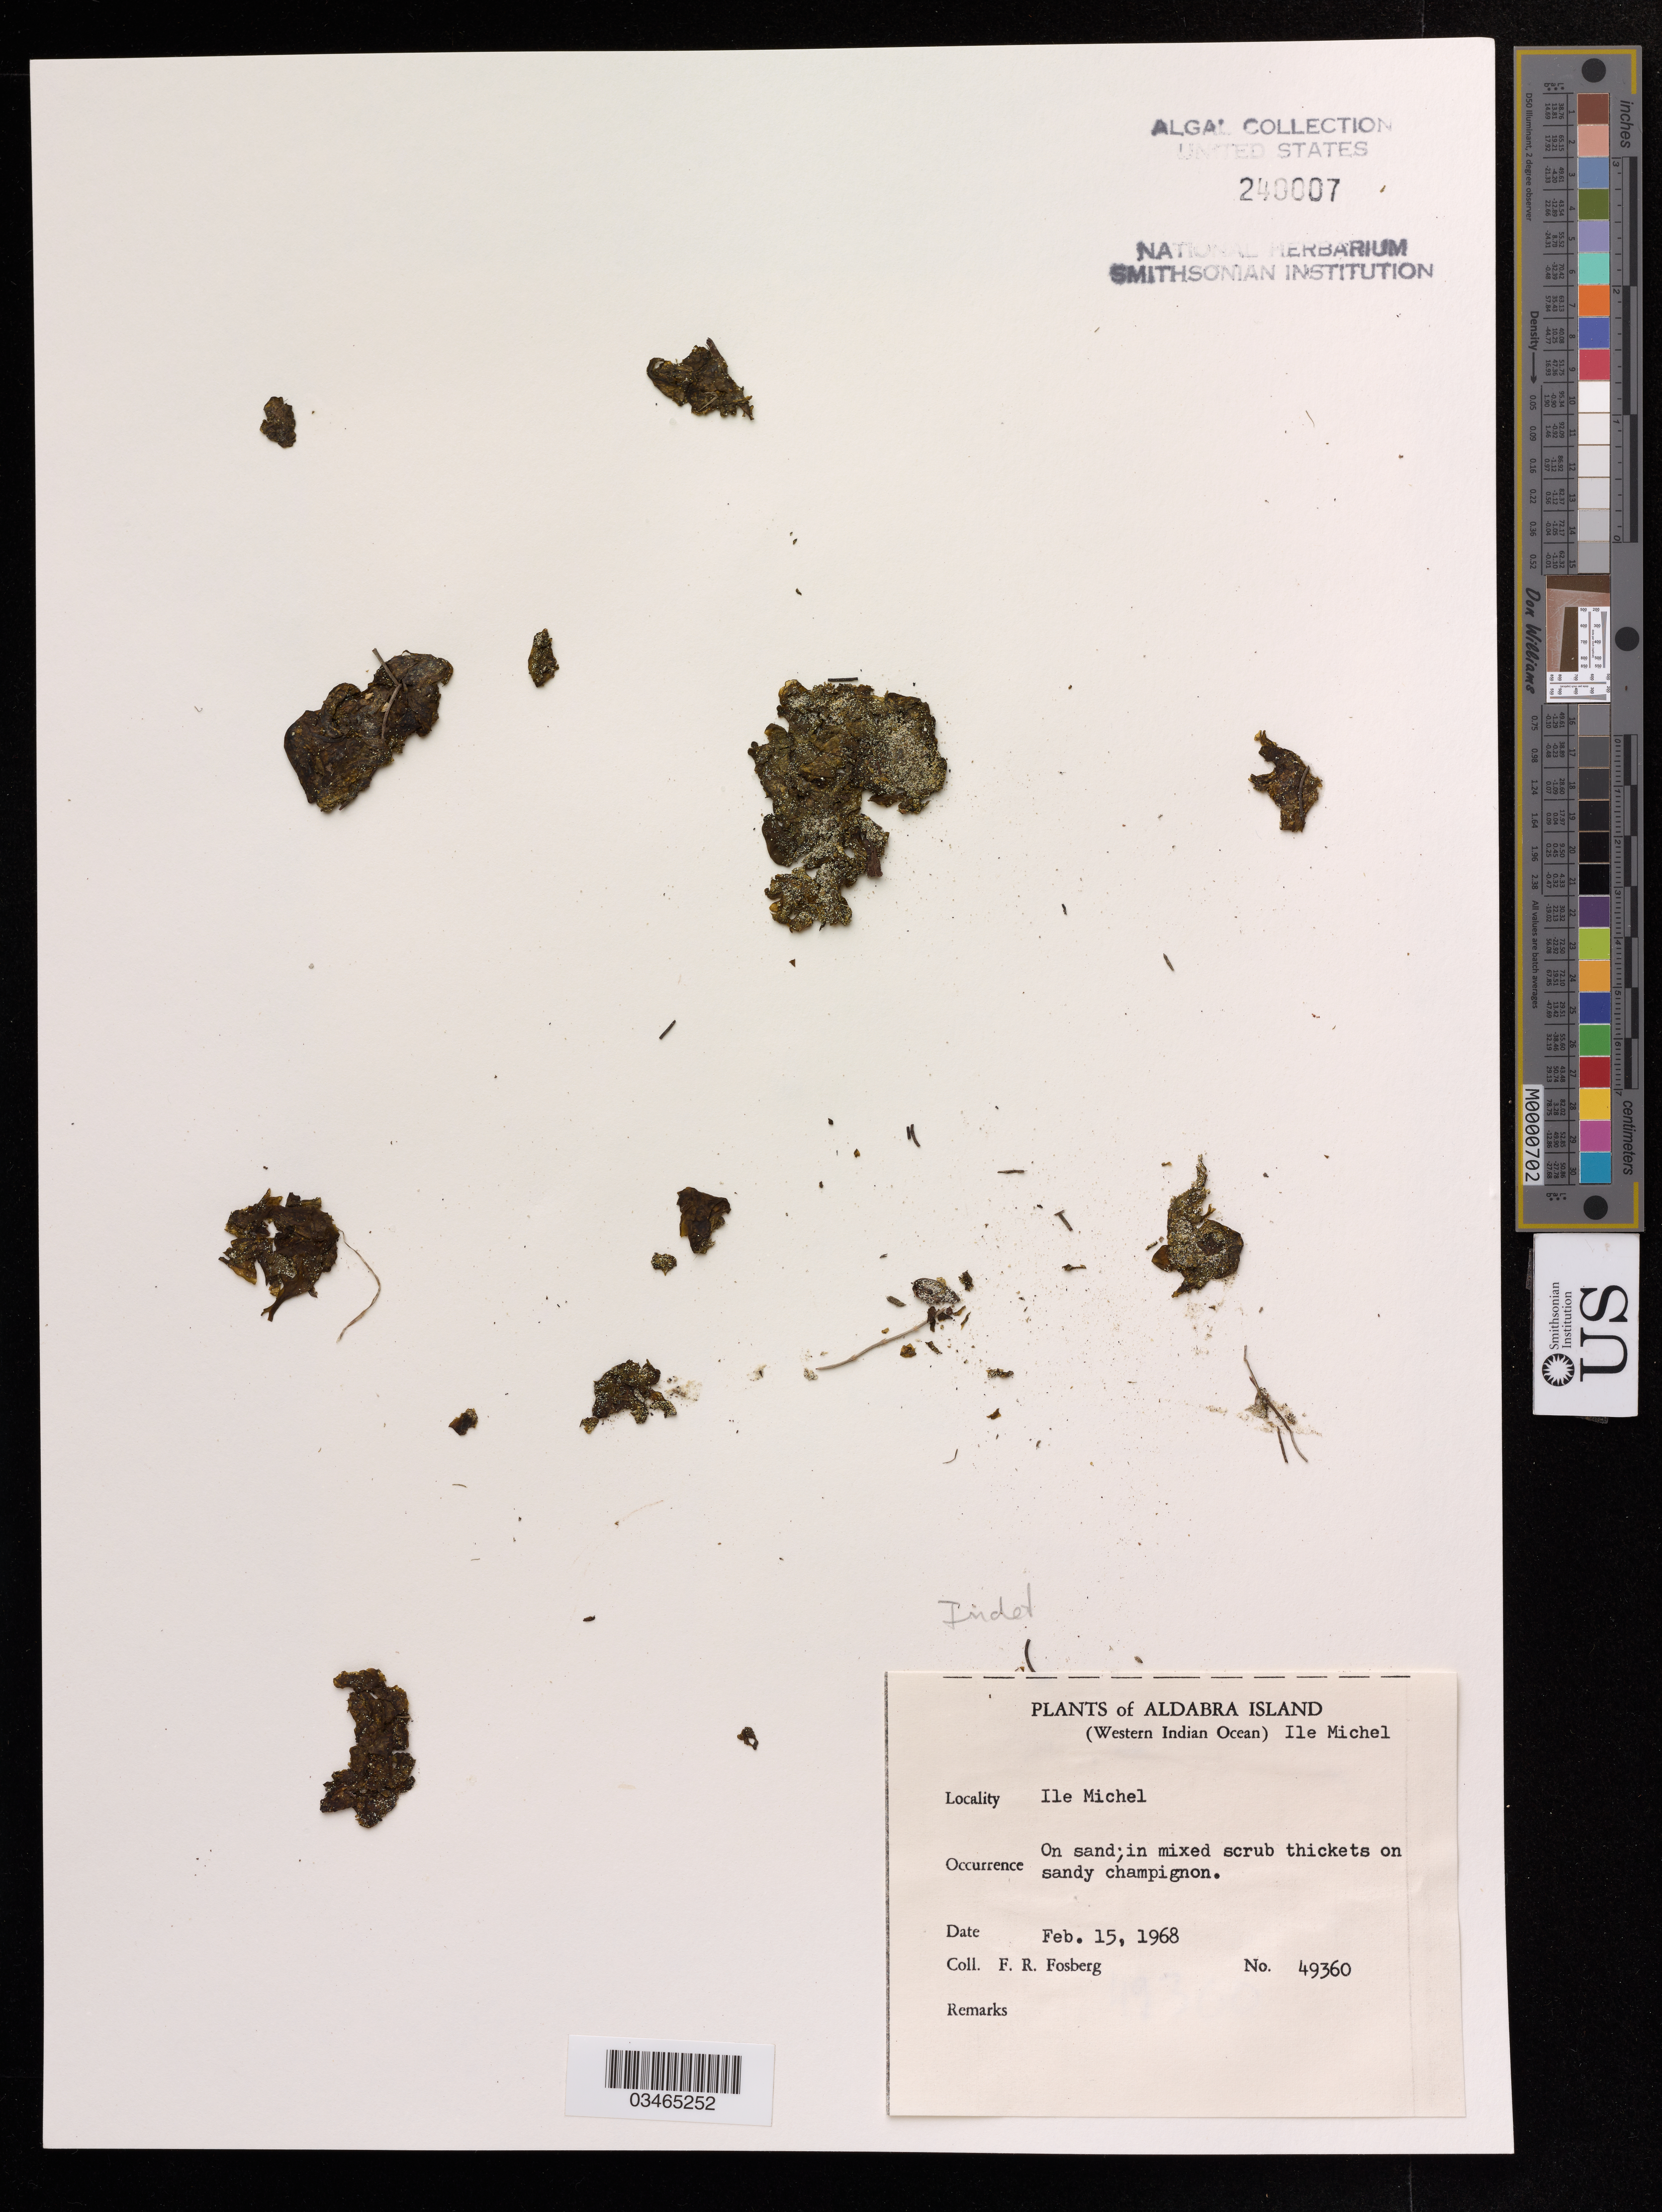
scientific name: Algae unknown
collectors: F. R. Fosberg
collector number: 49360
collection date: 1968-02-15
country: Seychelles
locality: Aldabra Island (West Indian Ocean). Ile Michel.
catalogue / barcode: US 240007